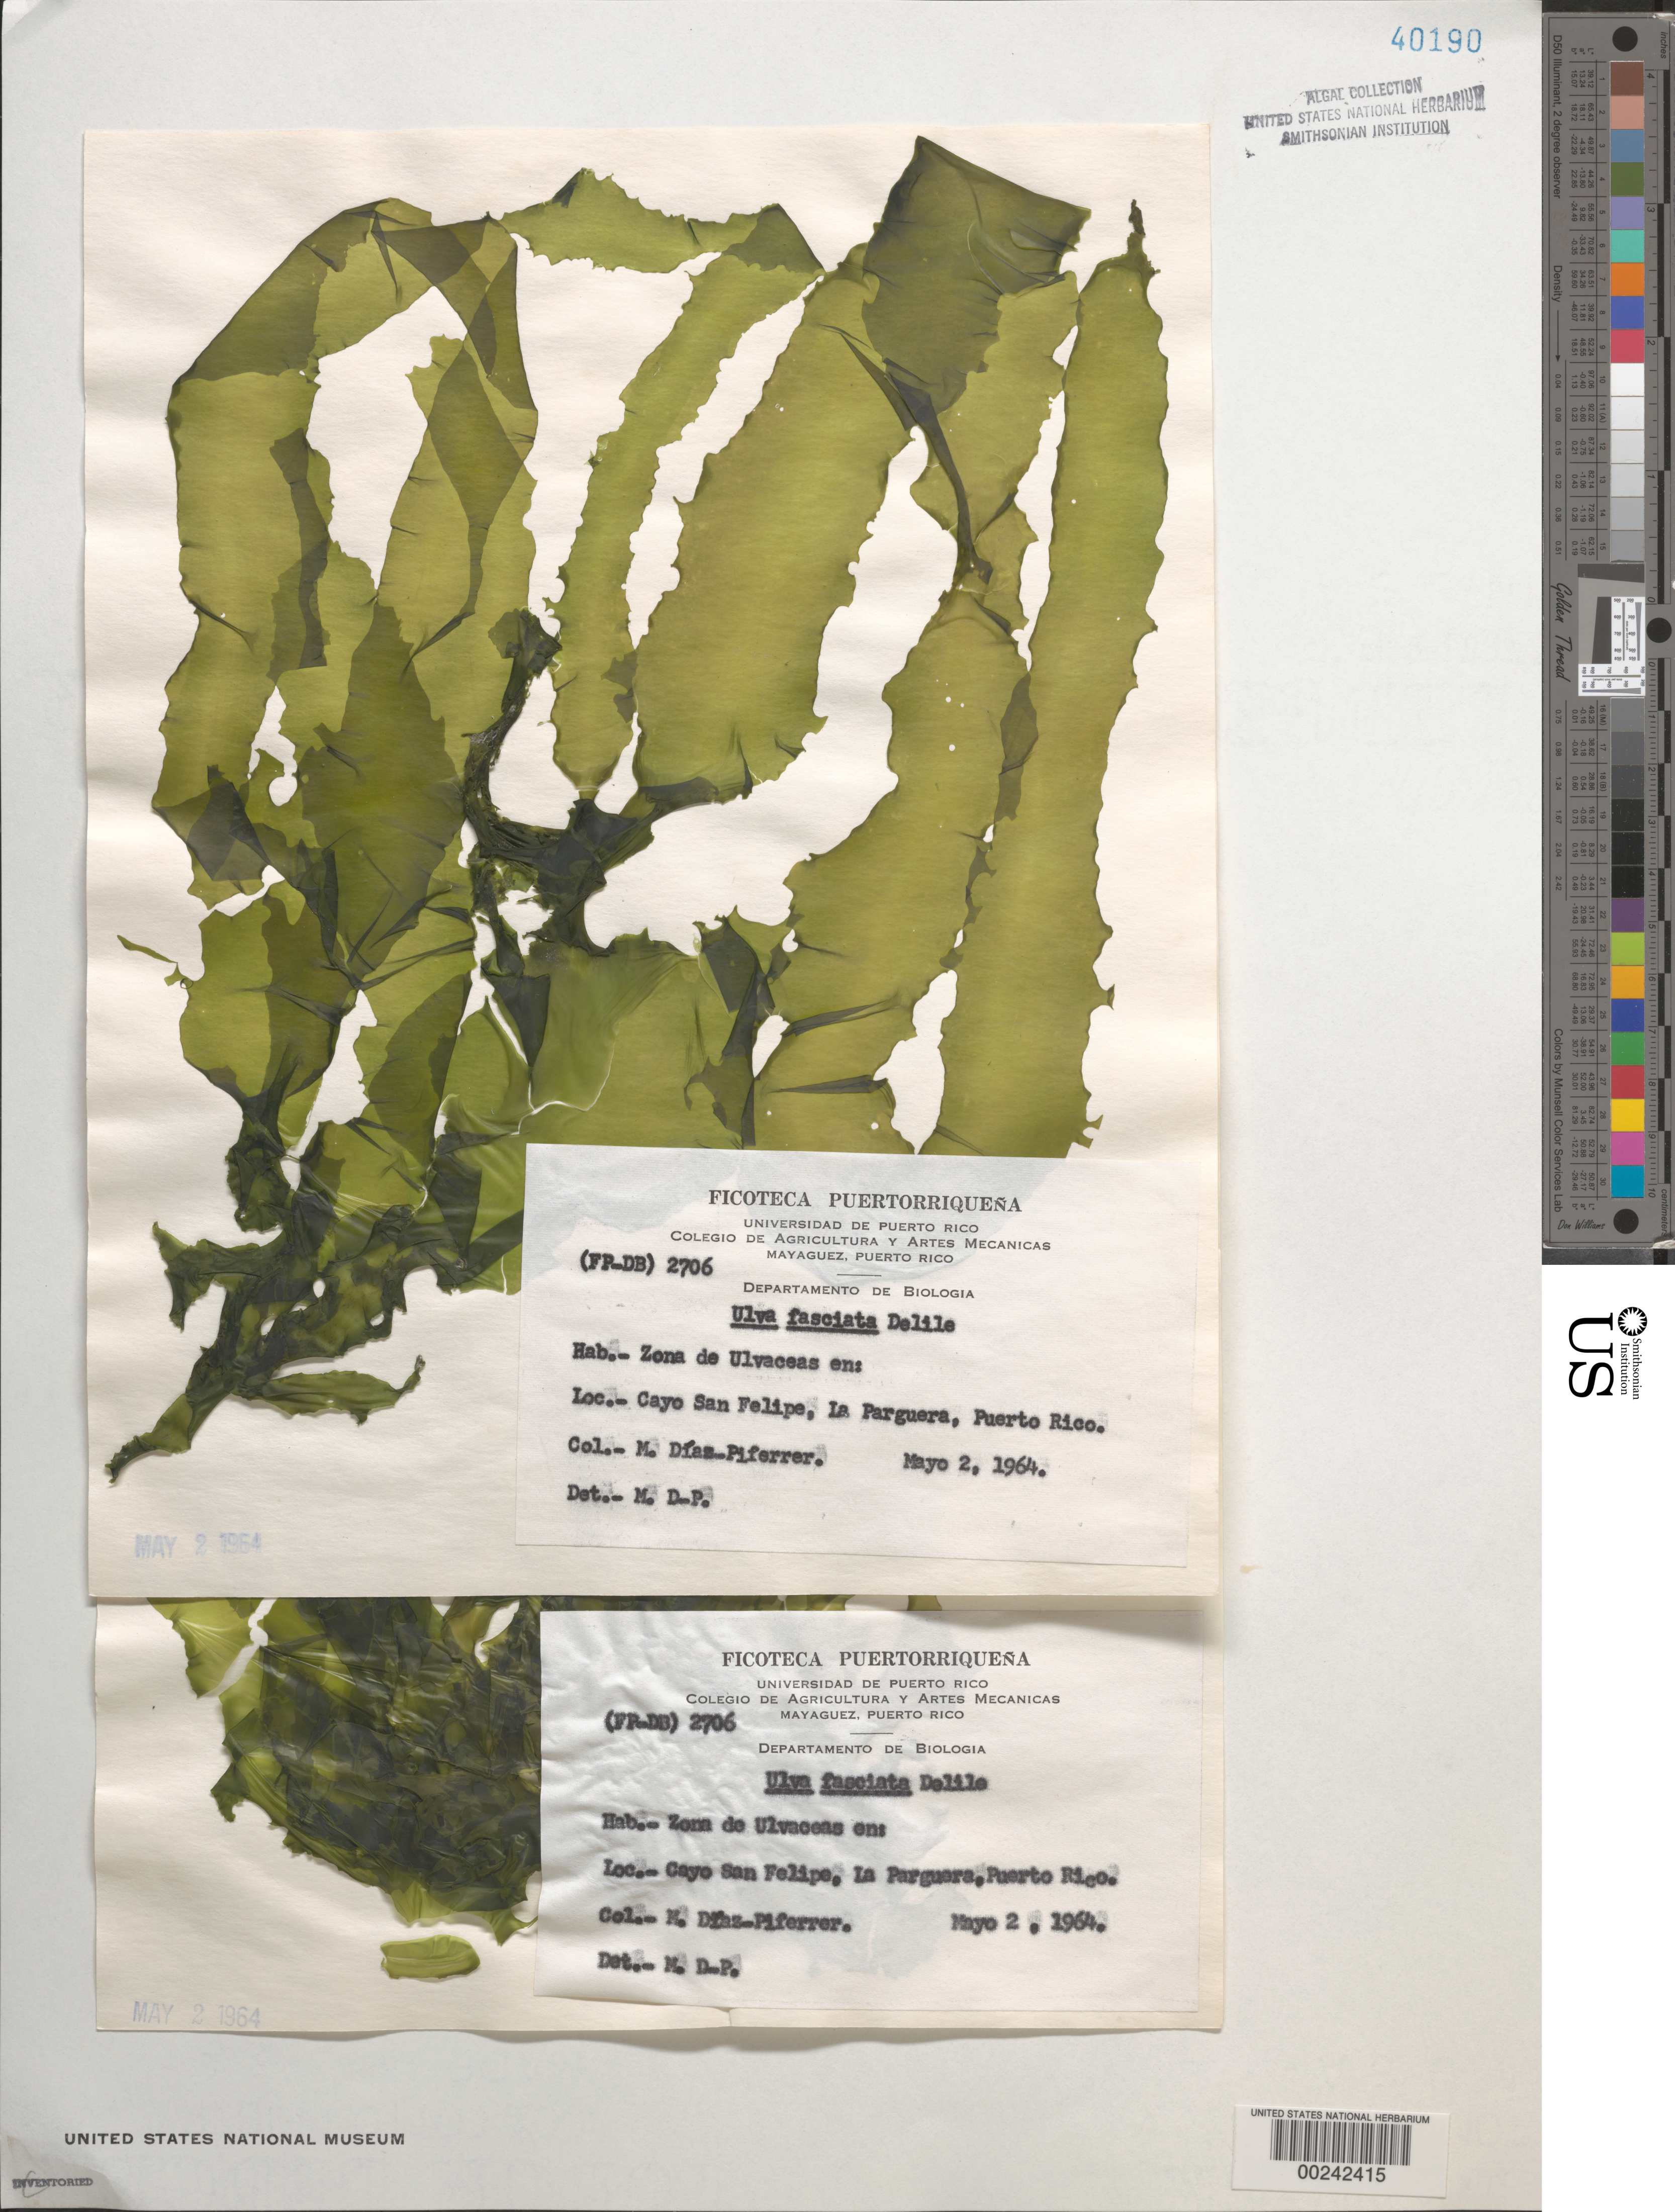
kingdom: Plantae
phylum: Chlorophyta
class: Ulvophyceae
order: Ulvales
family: Ulvaceae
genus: Ulva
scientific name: Ulva lactuca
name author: L.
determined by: Algae name updating Project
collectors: M. Diaz-Piferrer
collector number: (FP-DB) 2706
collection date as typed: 02 May 1964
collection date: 1964-05-02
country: Puerto Rico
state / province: Lajas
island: Cayo San Felipe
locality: La Parguera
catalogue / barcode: US 40190